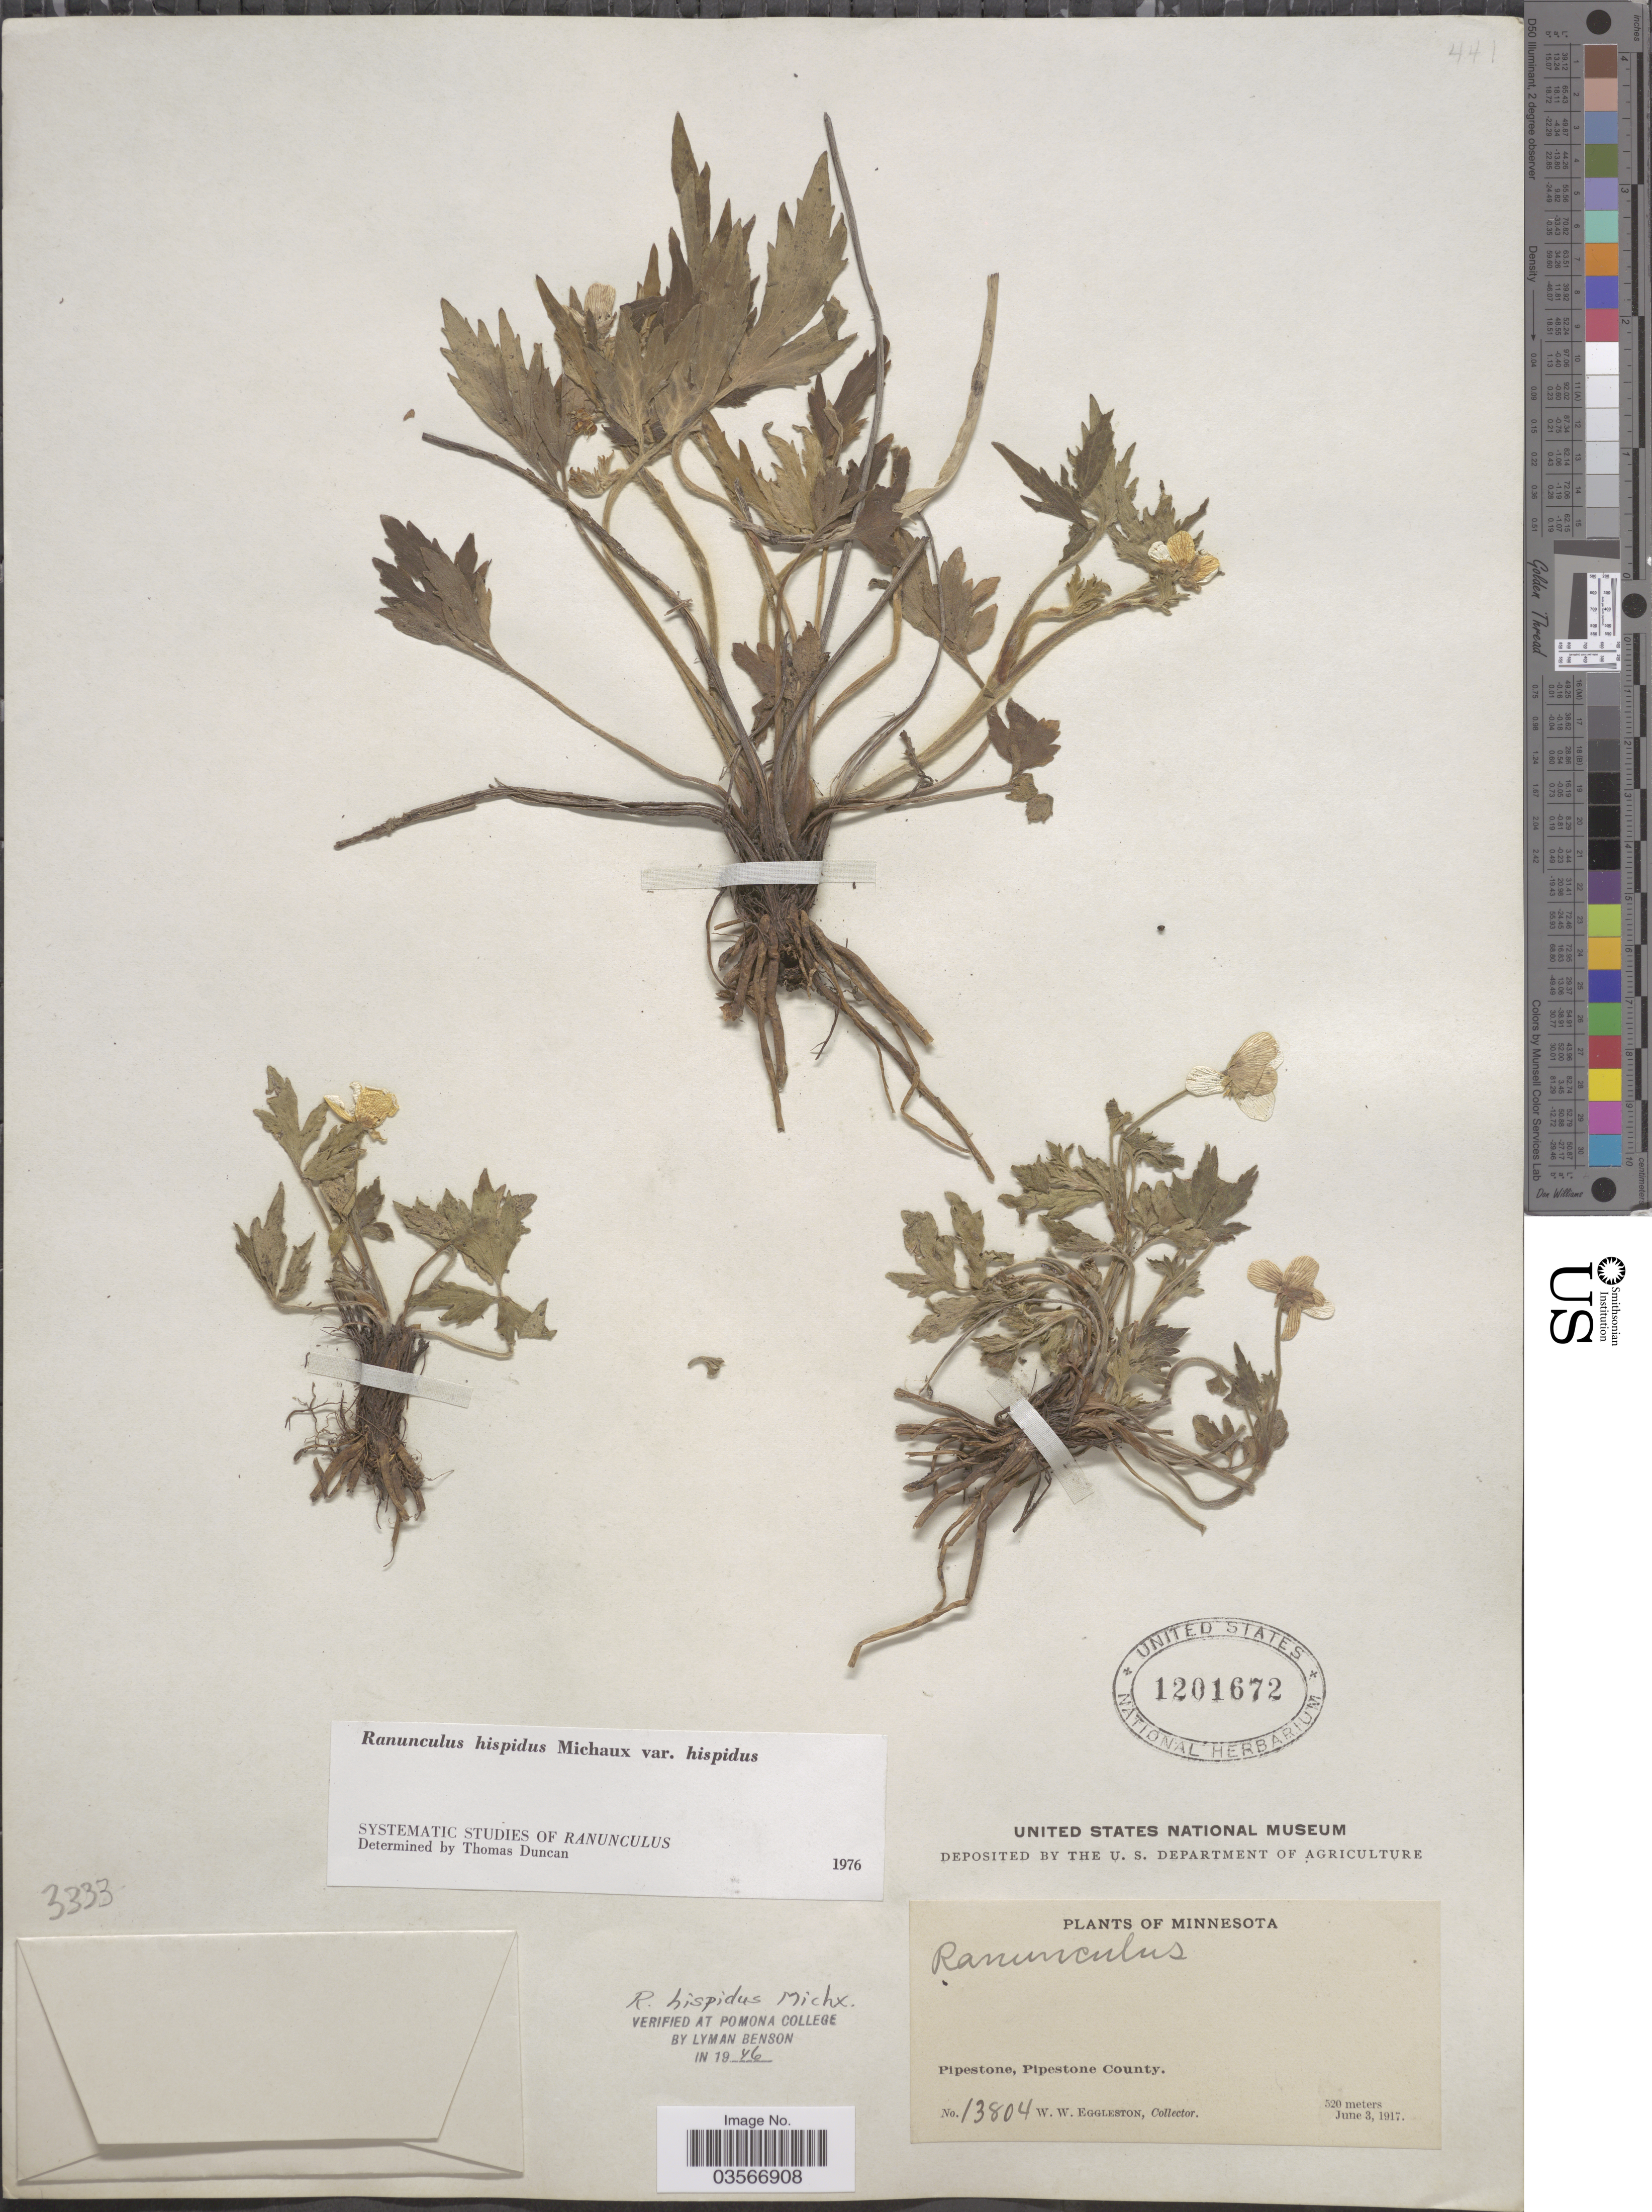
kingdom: Plantae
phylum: Tracheophyta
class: Magnoliopsida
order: Ranunculales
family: Ranunculaceae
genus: Ranunculus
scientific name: Ranunculus hispidus var. hispidus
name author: Michx.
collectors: W. W. Eggleston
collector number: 13804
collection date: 1917-06-03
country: United States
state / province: Minnesota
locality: Pipestone, Pipestone County.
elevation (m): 520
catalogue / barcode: US 1201672